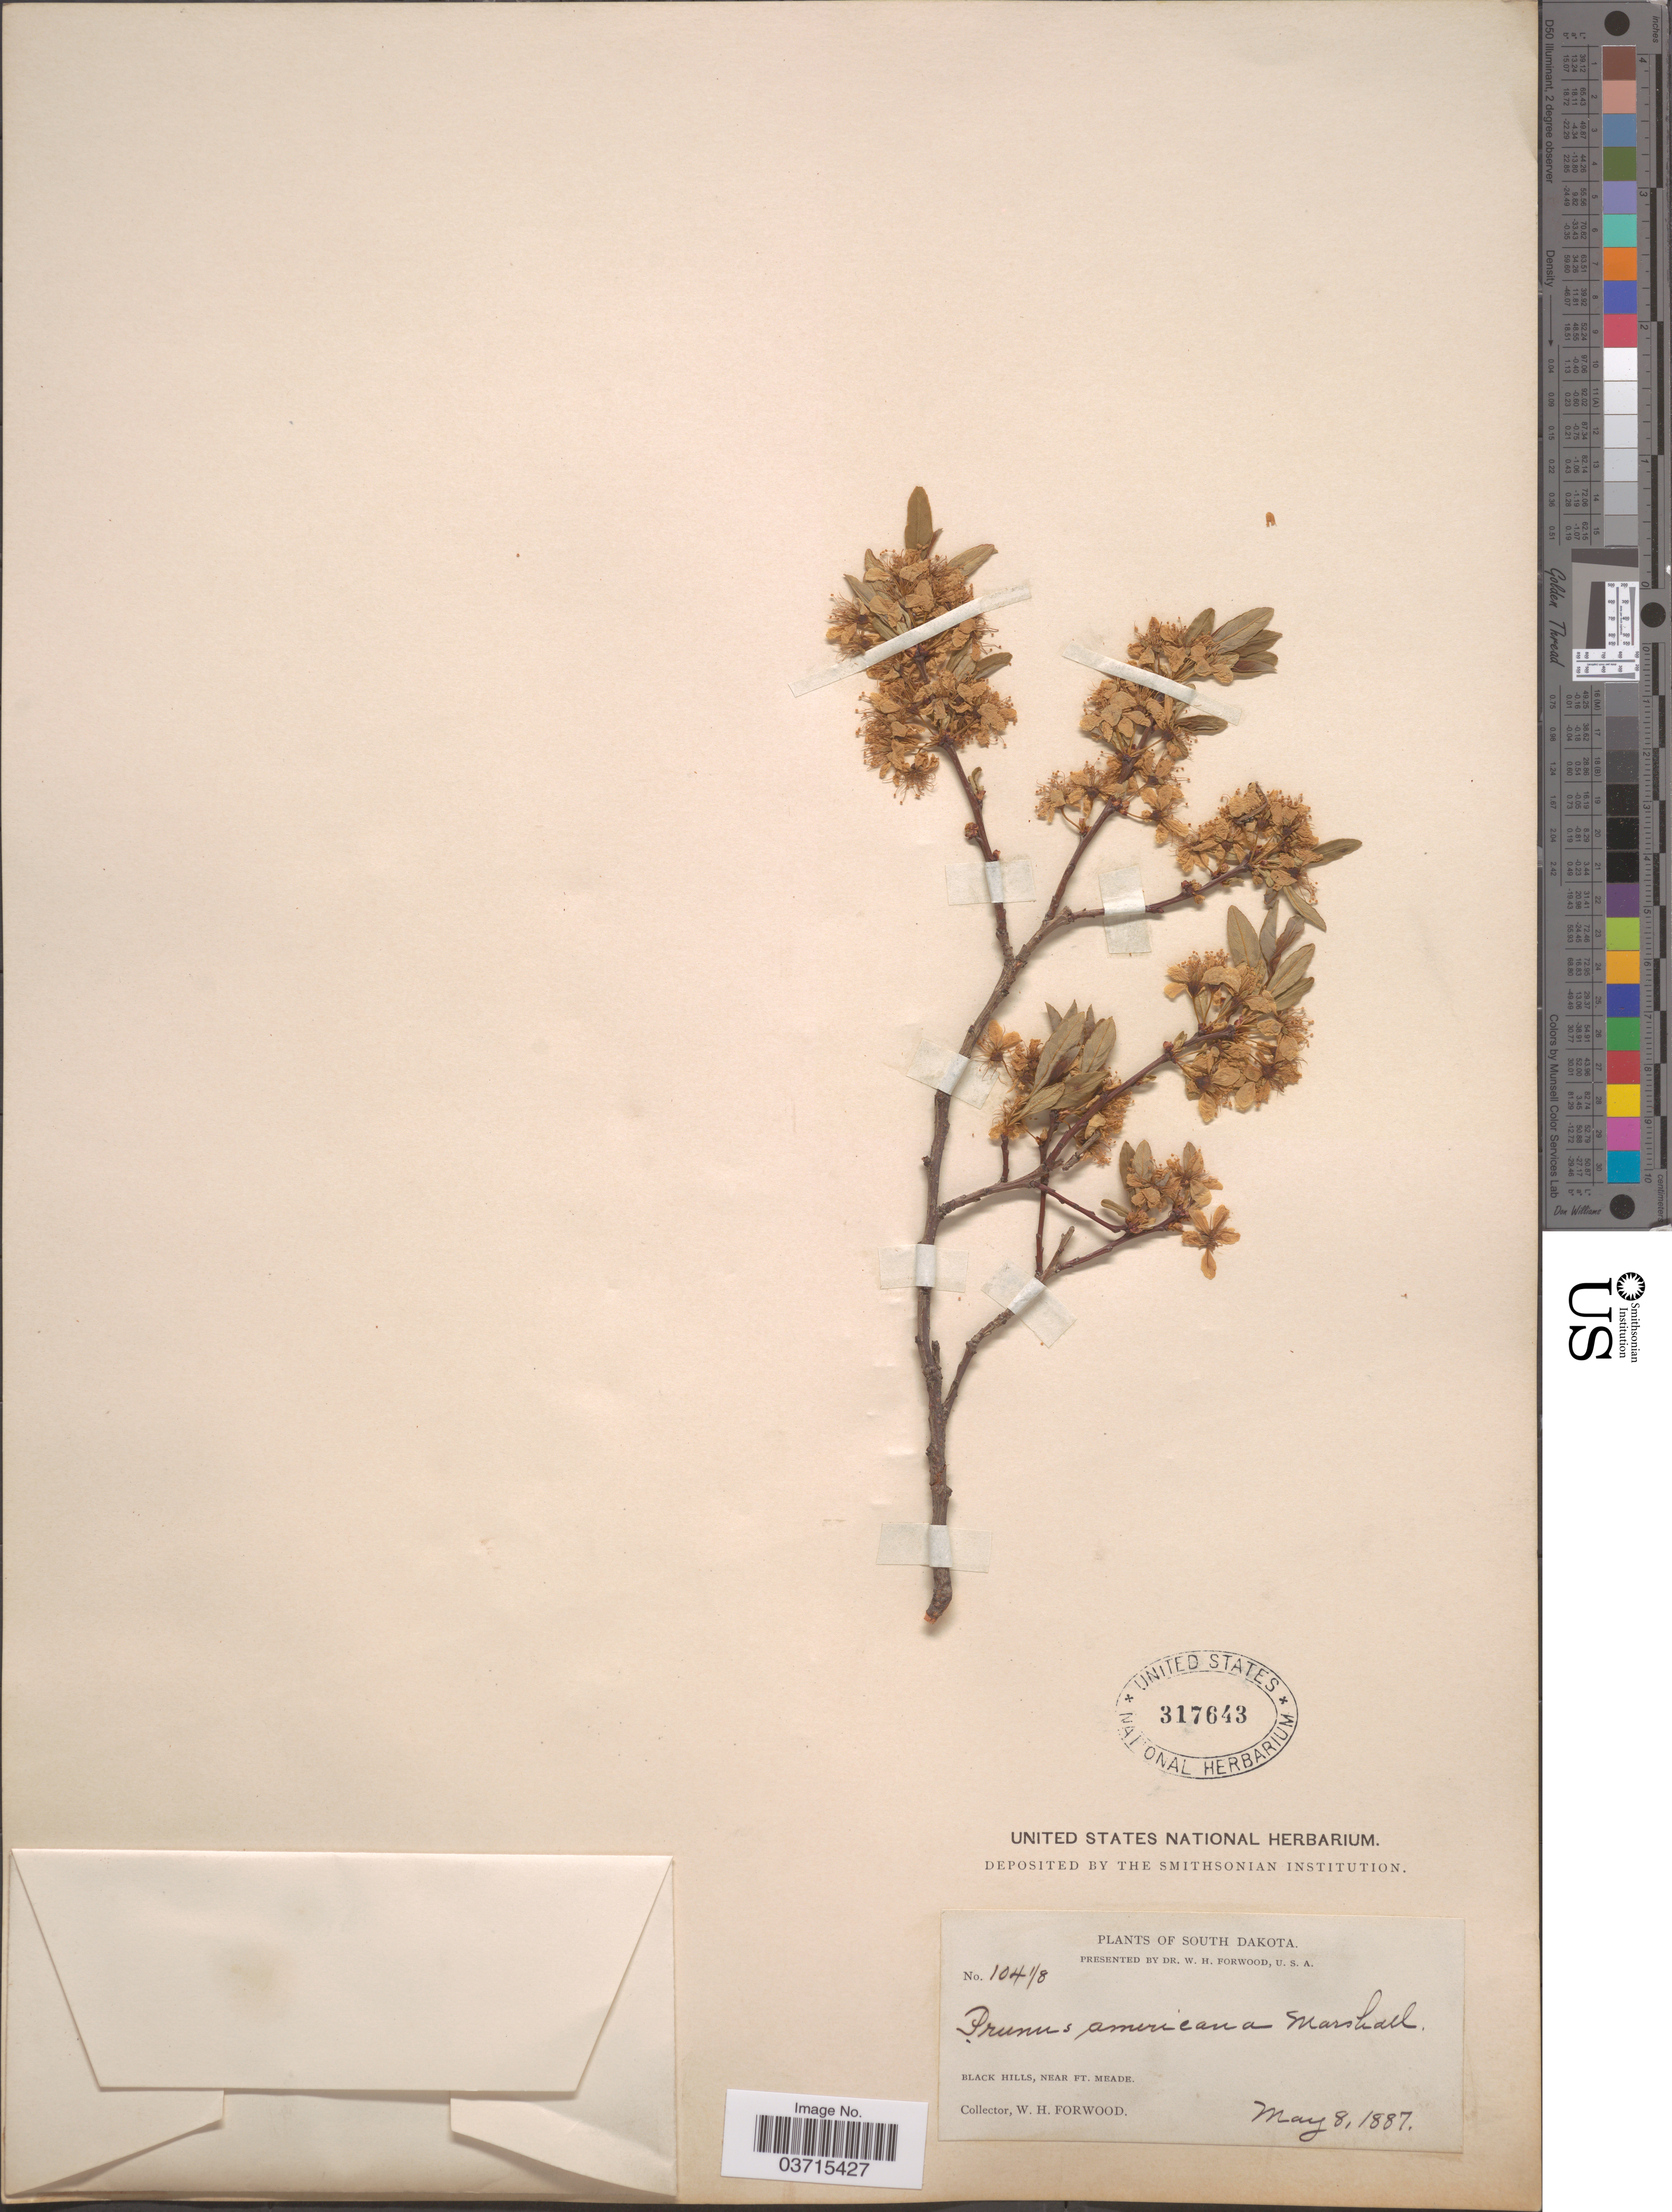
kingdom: Plantae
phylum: Tracheophyta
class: Magnoliopsida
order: Rosales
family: Rosaceae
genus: Prunus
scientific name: Prunus besseyi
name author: L.H. Bailey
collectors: W. Forwood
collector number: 1041/8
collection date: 1887-05-08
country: United States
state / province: South Dakota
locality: Black Hills, near Ft. Meade.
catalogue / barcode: US 317643